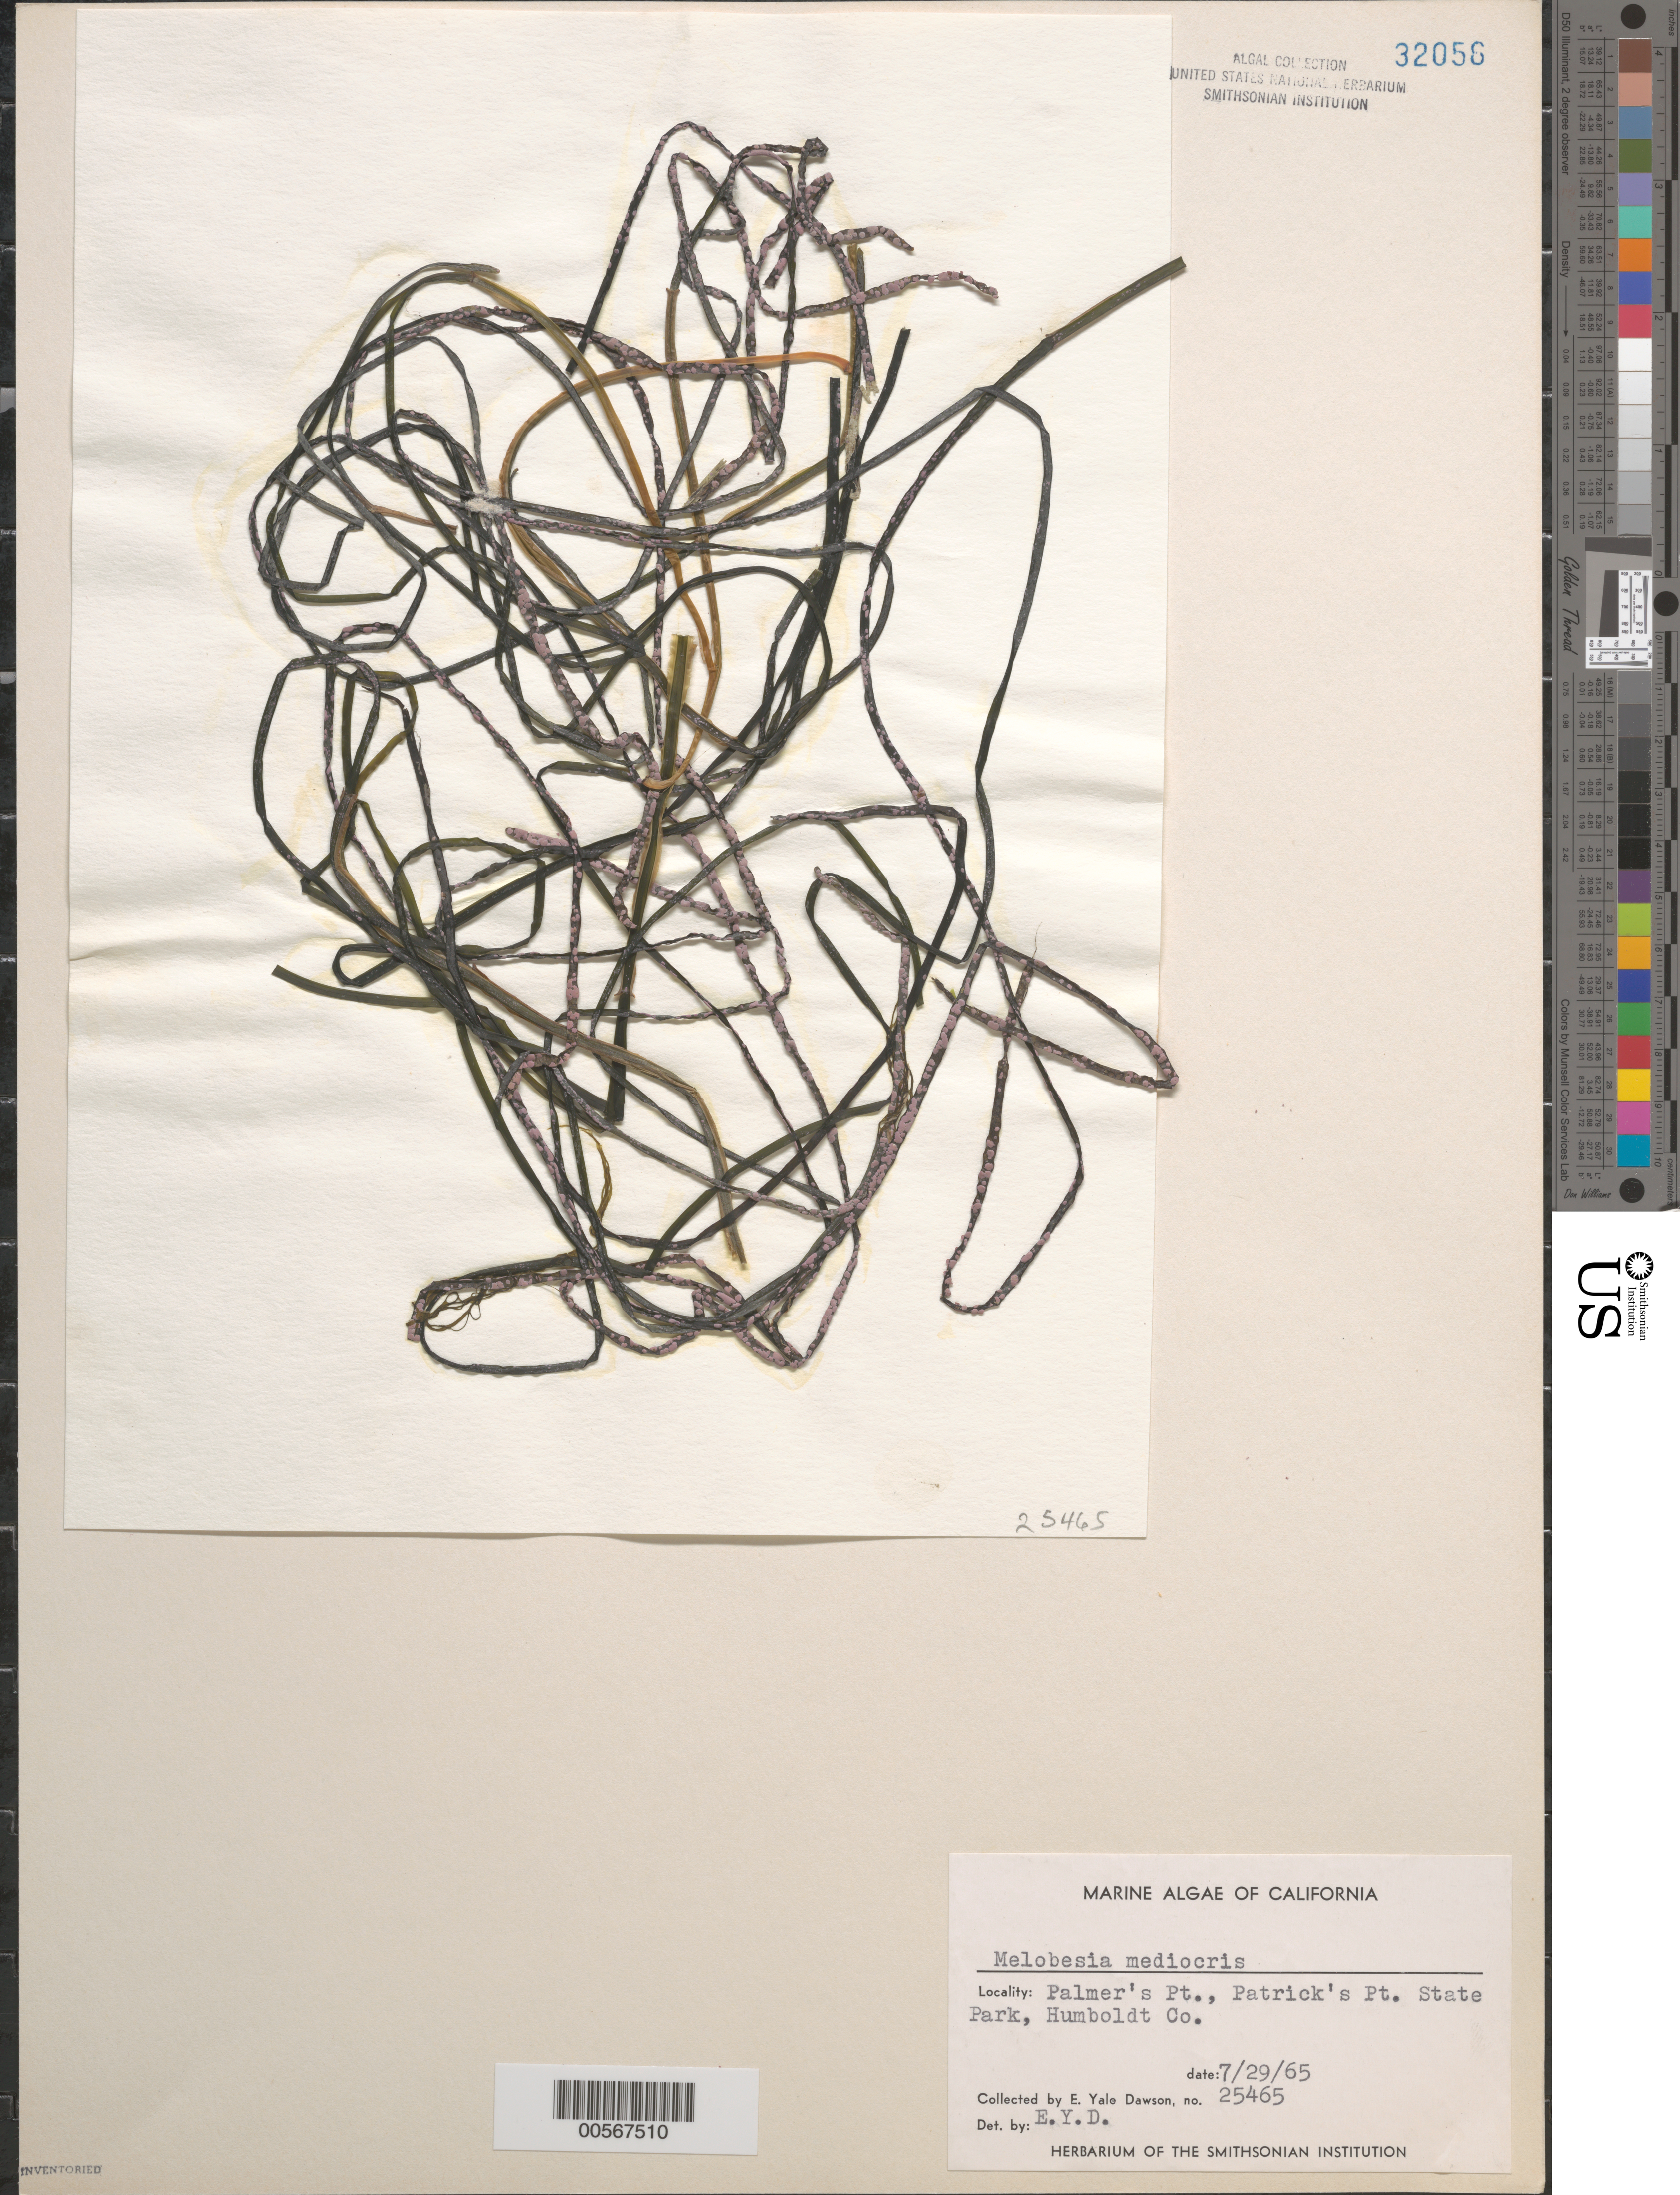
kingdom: Plantae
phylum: Rhodophyta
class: Florideophyceae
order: Corallinales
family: Hapalidiaceae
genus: Melobesia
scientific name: Melobesia mediocris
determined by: Dawson, E. Y.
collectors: E. Y. Dawson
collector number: EYD 25465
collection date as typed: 29 Jul 1965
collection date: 1965-07-29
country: United States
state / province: California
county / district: Humboldt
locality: Palmer's Point, Patrick's Point State Park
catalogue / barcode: US 32056